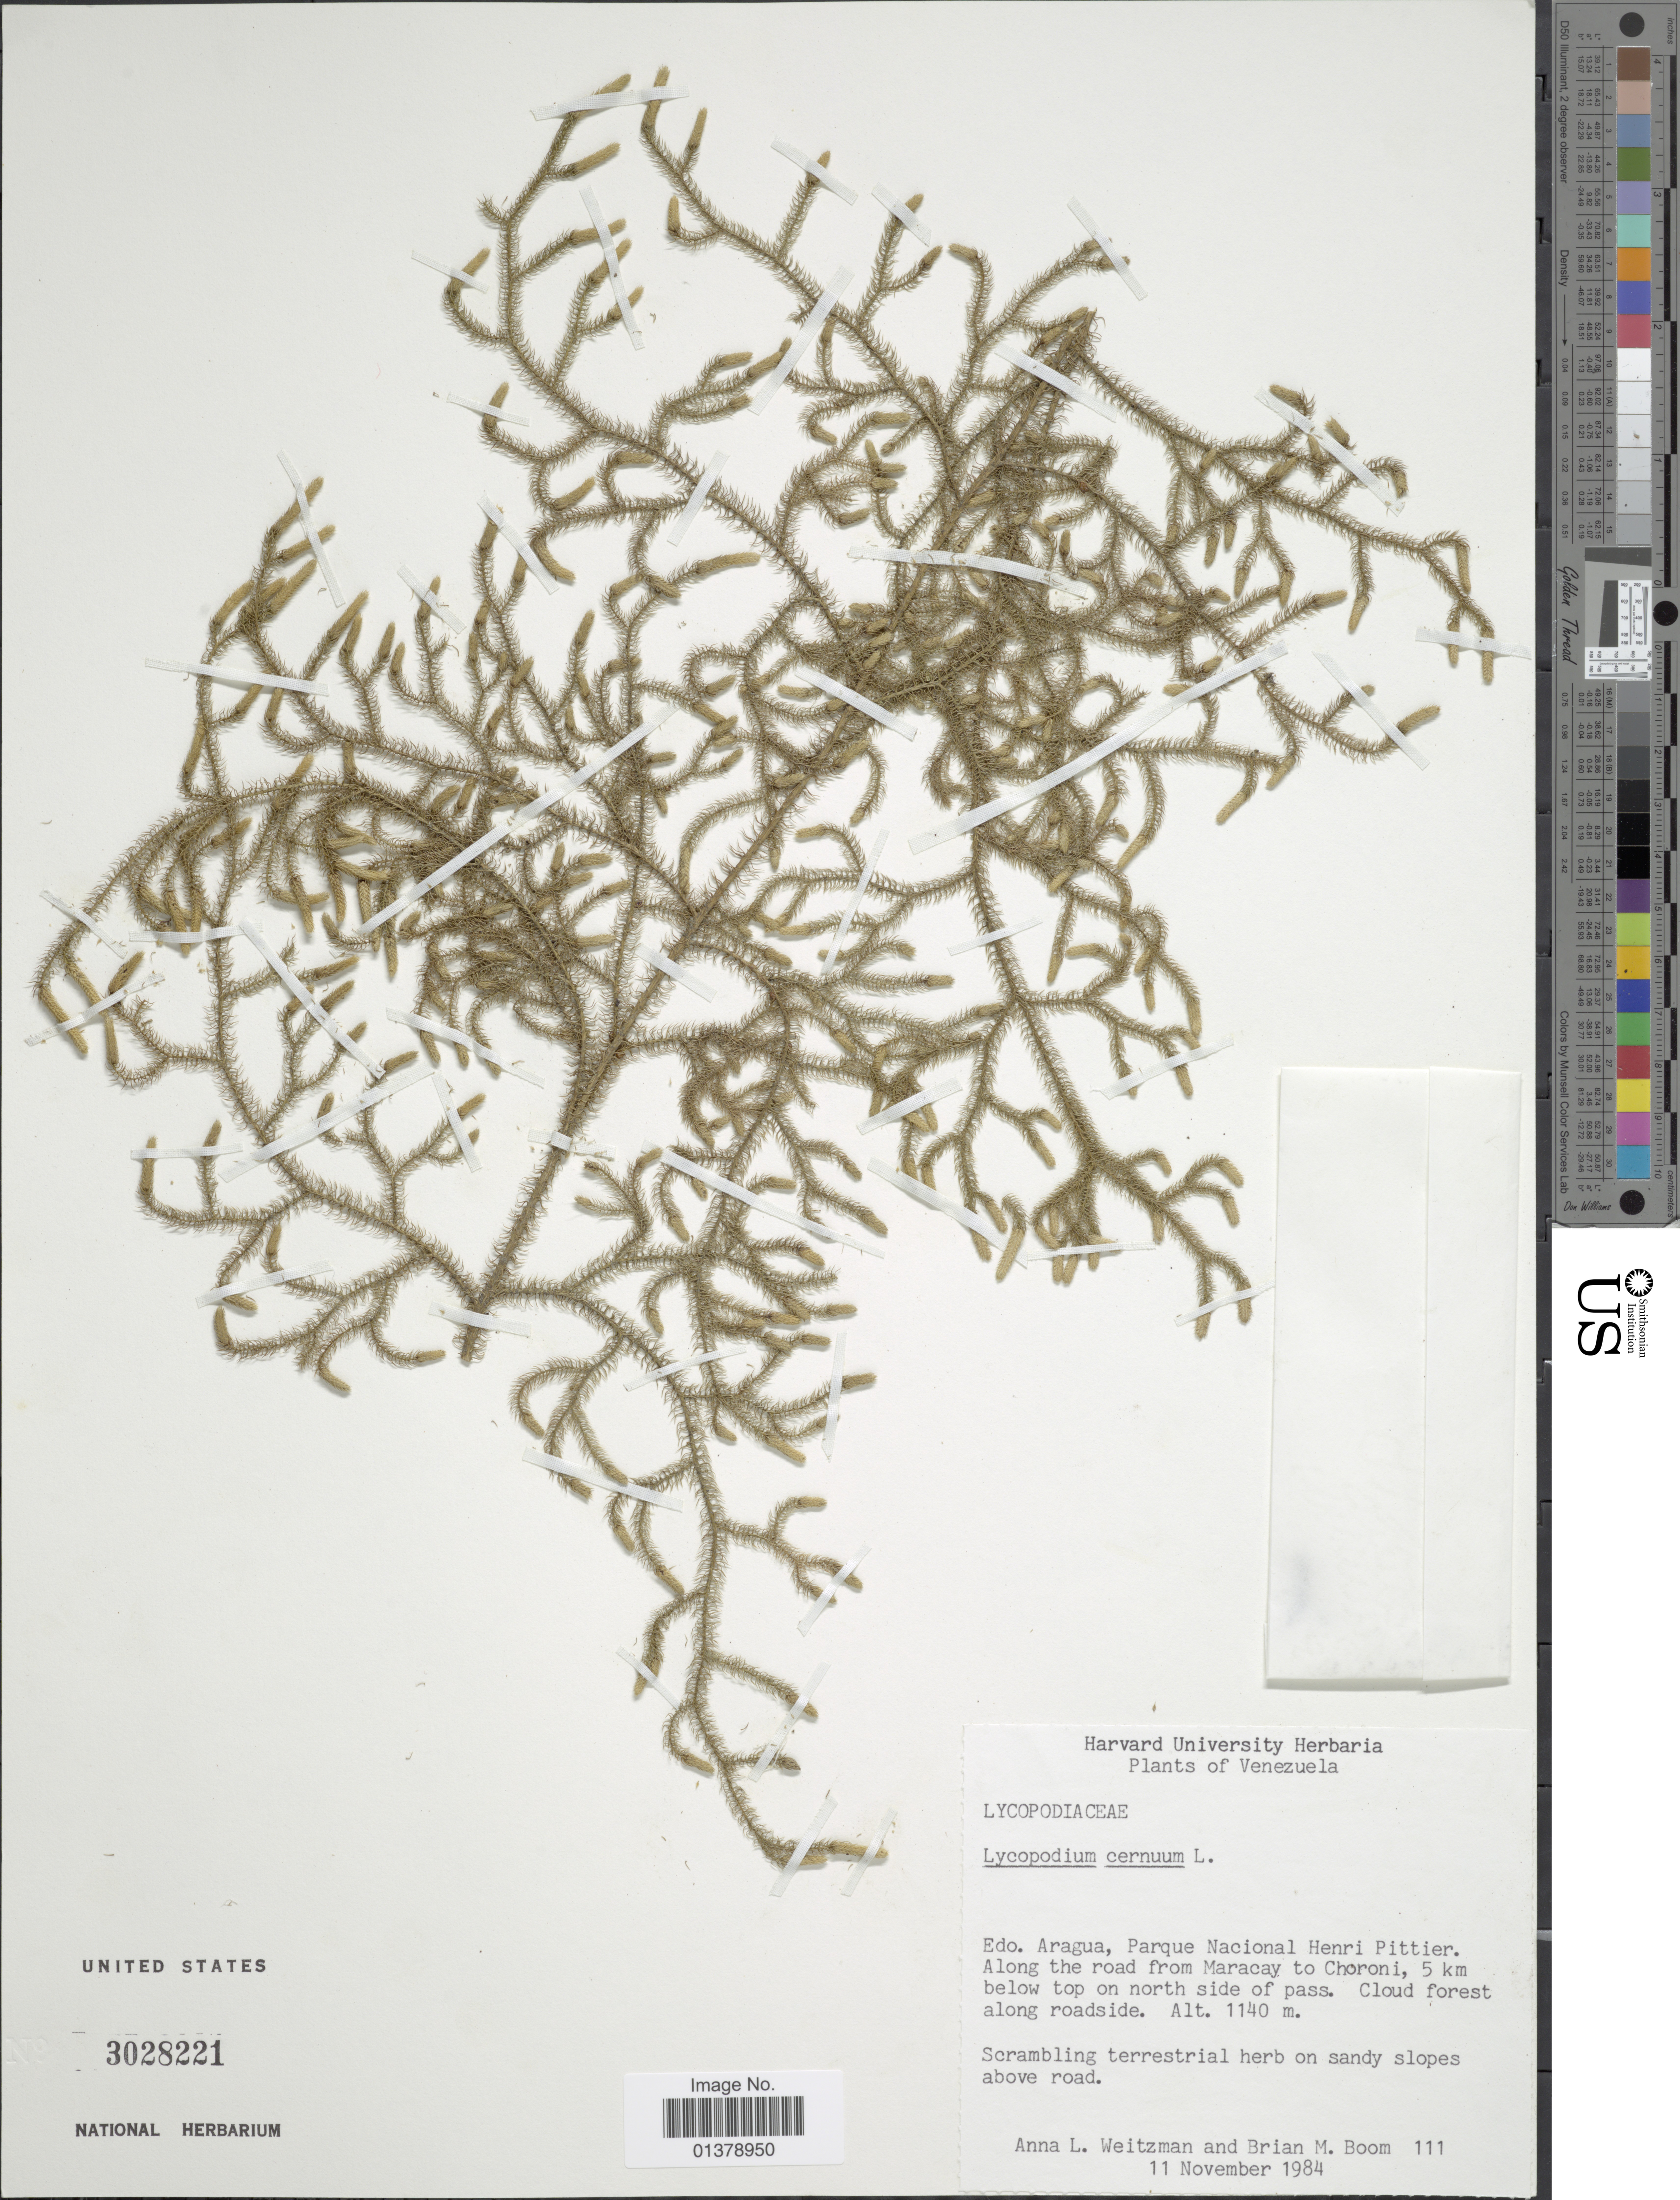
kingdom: Plantae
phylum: Tracheophyta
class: Lycopodiopsida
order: Lycopodiales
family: Lycopodiaceae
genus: Palhinhaea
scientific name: Palhinhaea cernua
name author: (L.) Vasc. & Franco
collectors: A. L. Weitzman & B. M. Boom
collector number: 111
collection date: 1984-11-11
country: Venezuela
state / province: Aragua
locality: Parque Nacional Henri Pittier, along the road from Maracay to Choroni, 5km below top on north side of pass, along roadside, Scrambling terrestrial herb on sandy slopes above road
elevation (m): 1140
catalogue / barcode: US 3028221